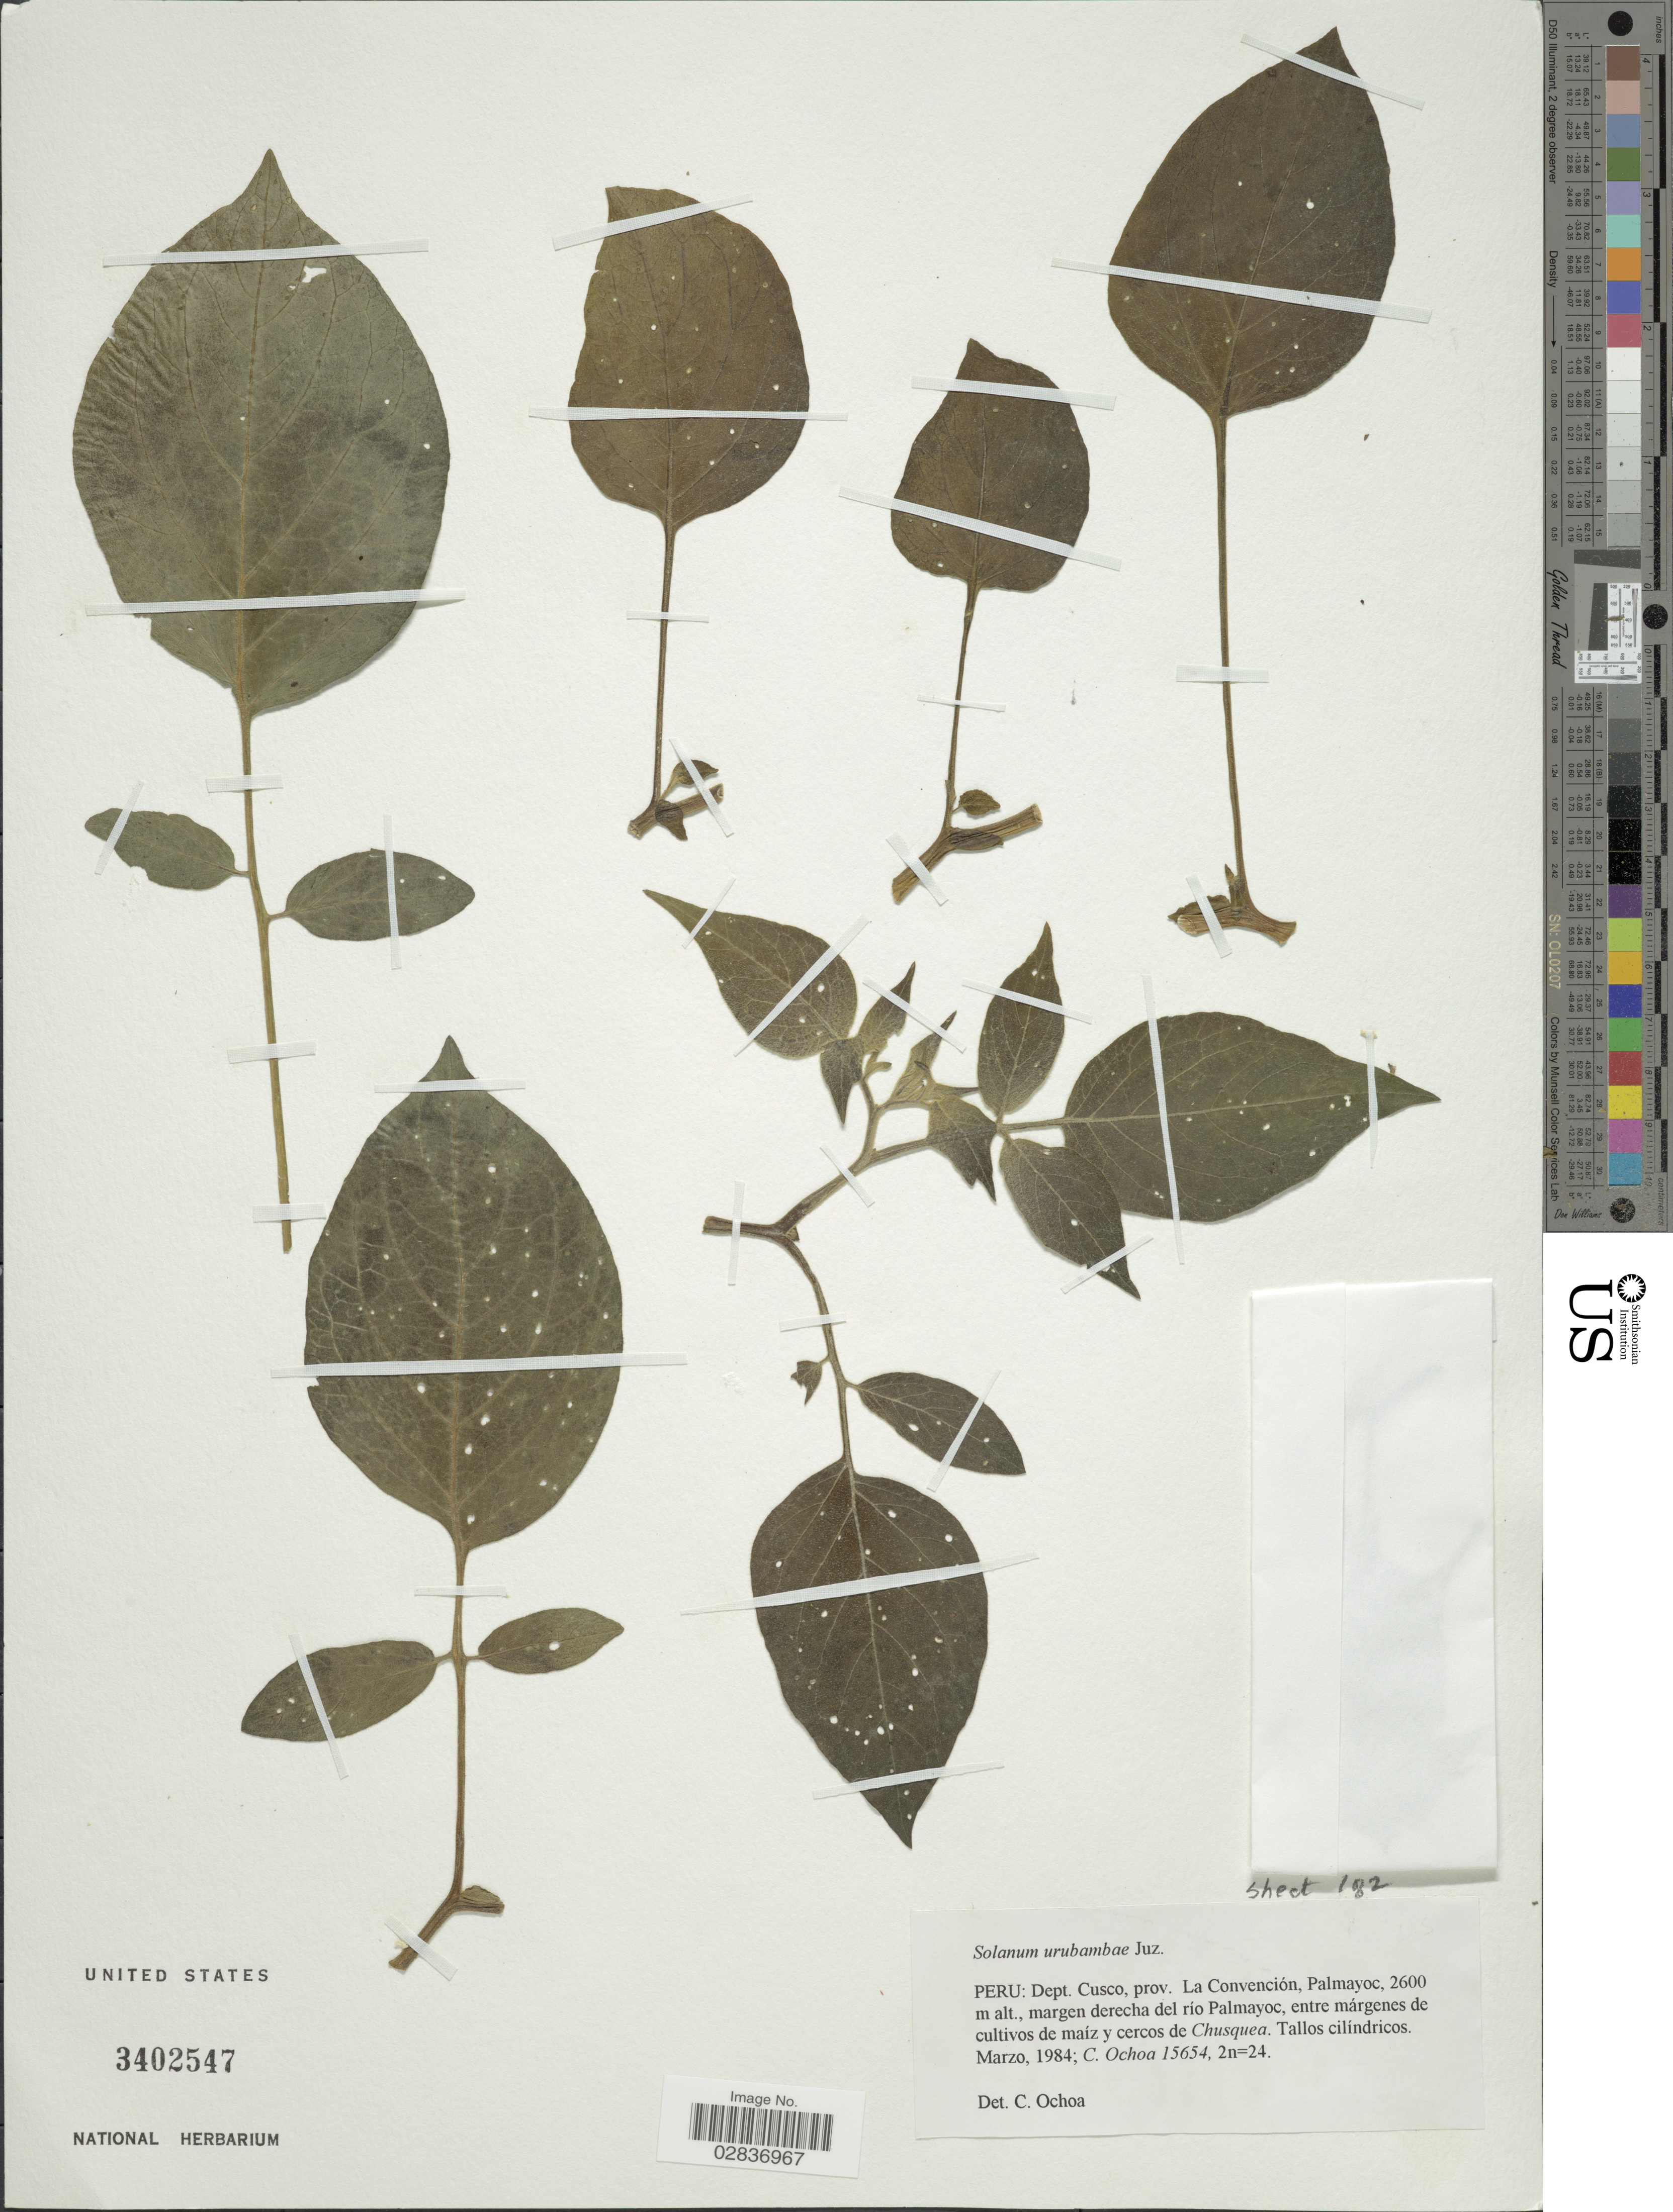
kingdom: Plantae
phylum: Tracheophyta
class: Magnoliopsida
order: Solanales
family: Solanaceae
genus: Solanum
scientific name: Solanum urubambae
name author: Juz.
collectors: C. Ochoa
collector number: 15654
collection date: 1984-03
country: Peru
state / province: Cusco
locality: Dept. Cusco, prov. La Convención, Palmayoc.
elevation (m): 2600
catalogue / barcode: US 3402547